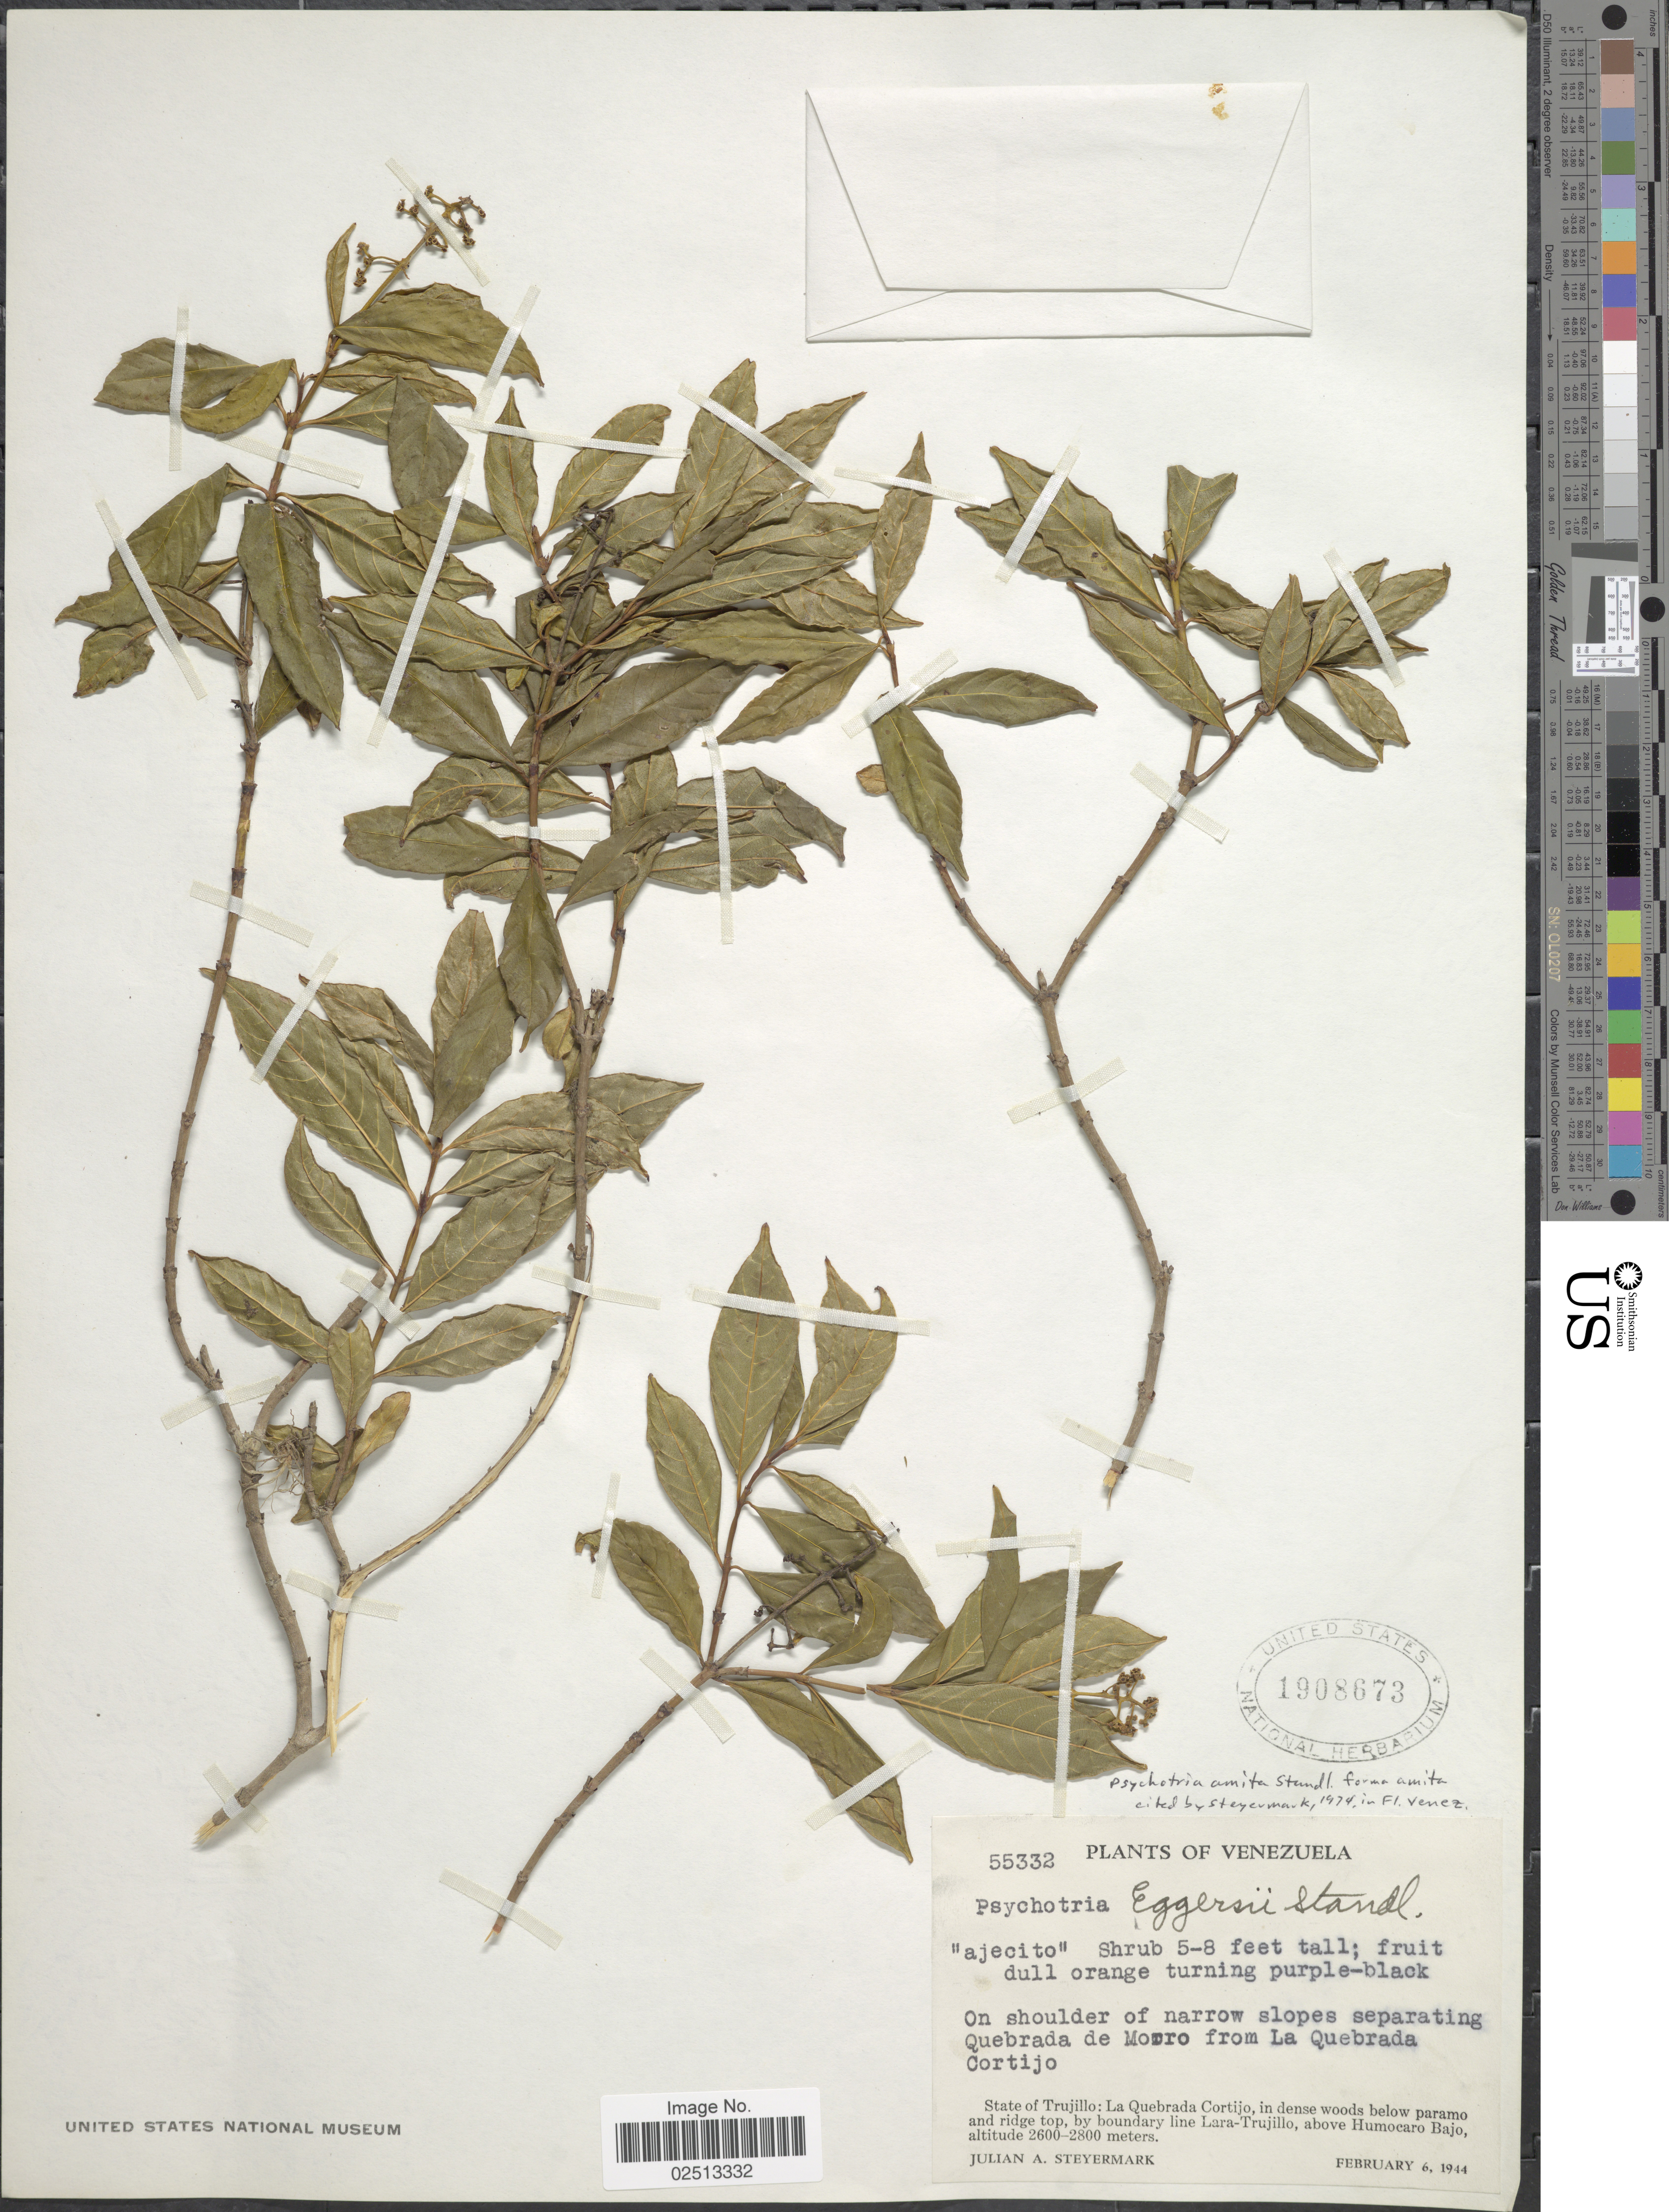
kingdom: Plantae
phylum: Tracheophyta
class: Magnoliopsida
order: Gentianales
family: Rubiaceae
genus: Psychotria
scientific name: Psychotria amita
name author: Standl.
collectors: J. Steyermark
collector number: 55332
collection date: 1944-02-06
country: Venezuela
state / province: Trujillo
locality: State of Trujillo: La Quebrada Cortijo, in dense woods below paramo and ridge top, by boundary line Lara-Trujillo, above Humocaro Bajo.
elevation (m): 2600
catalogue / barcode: US 1908673